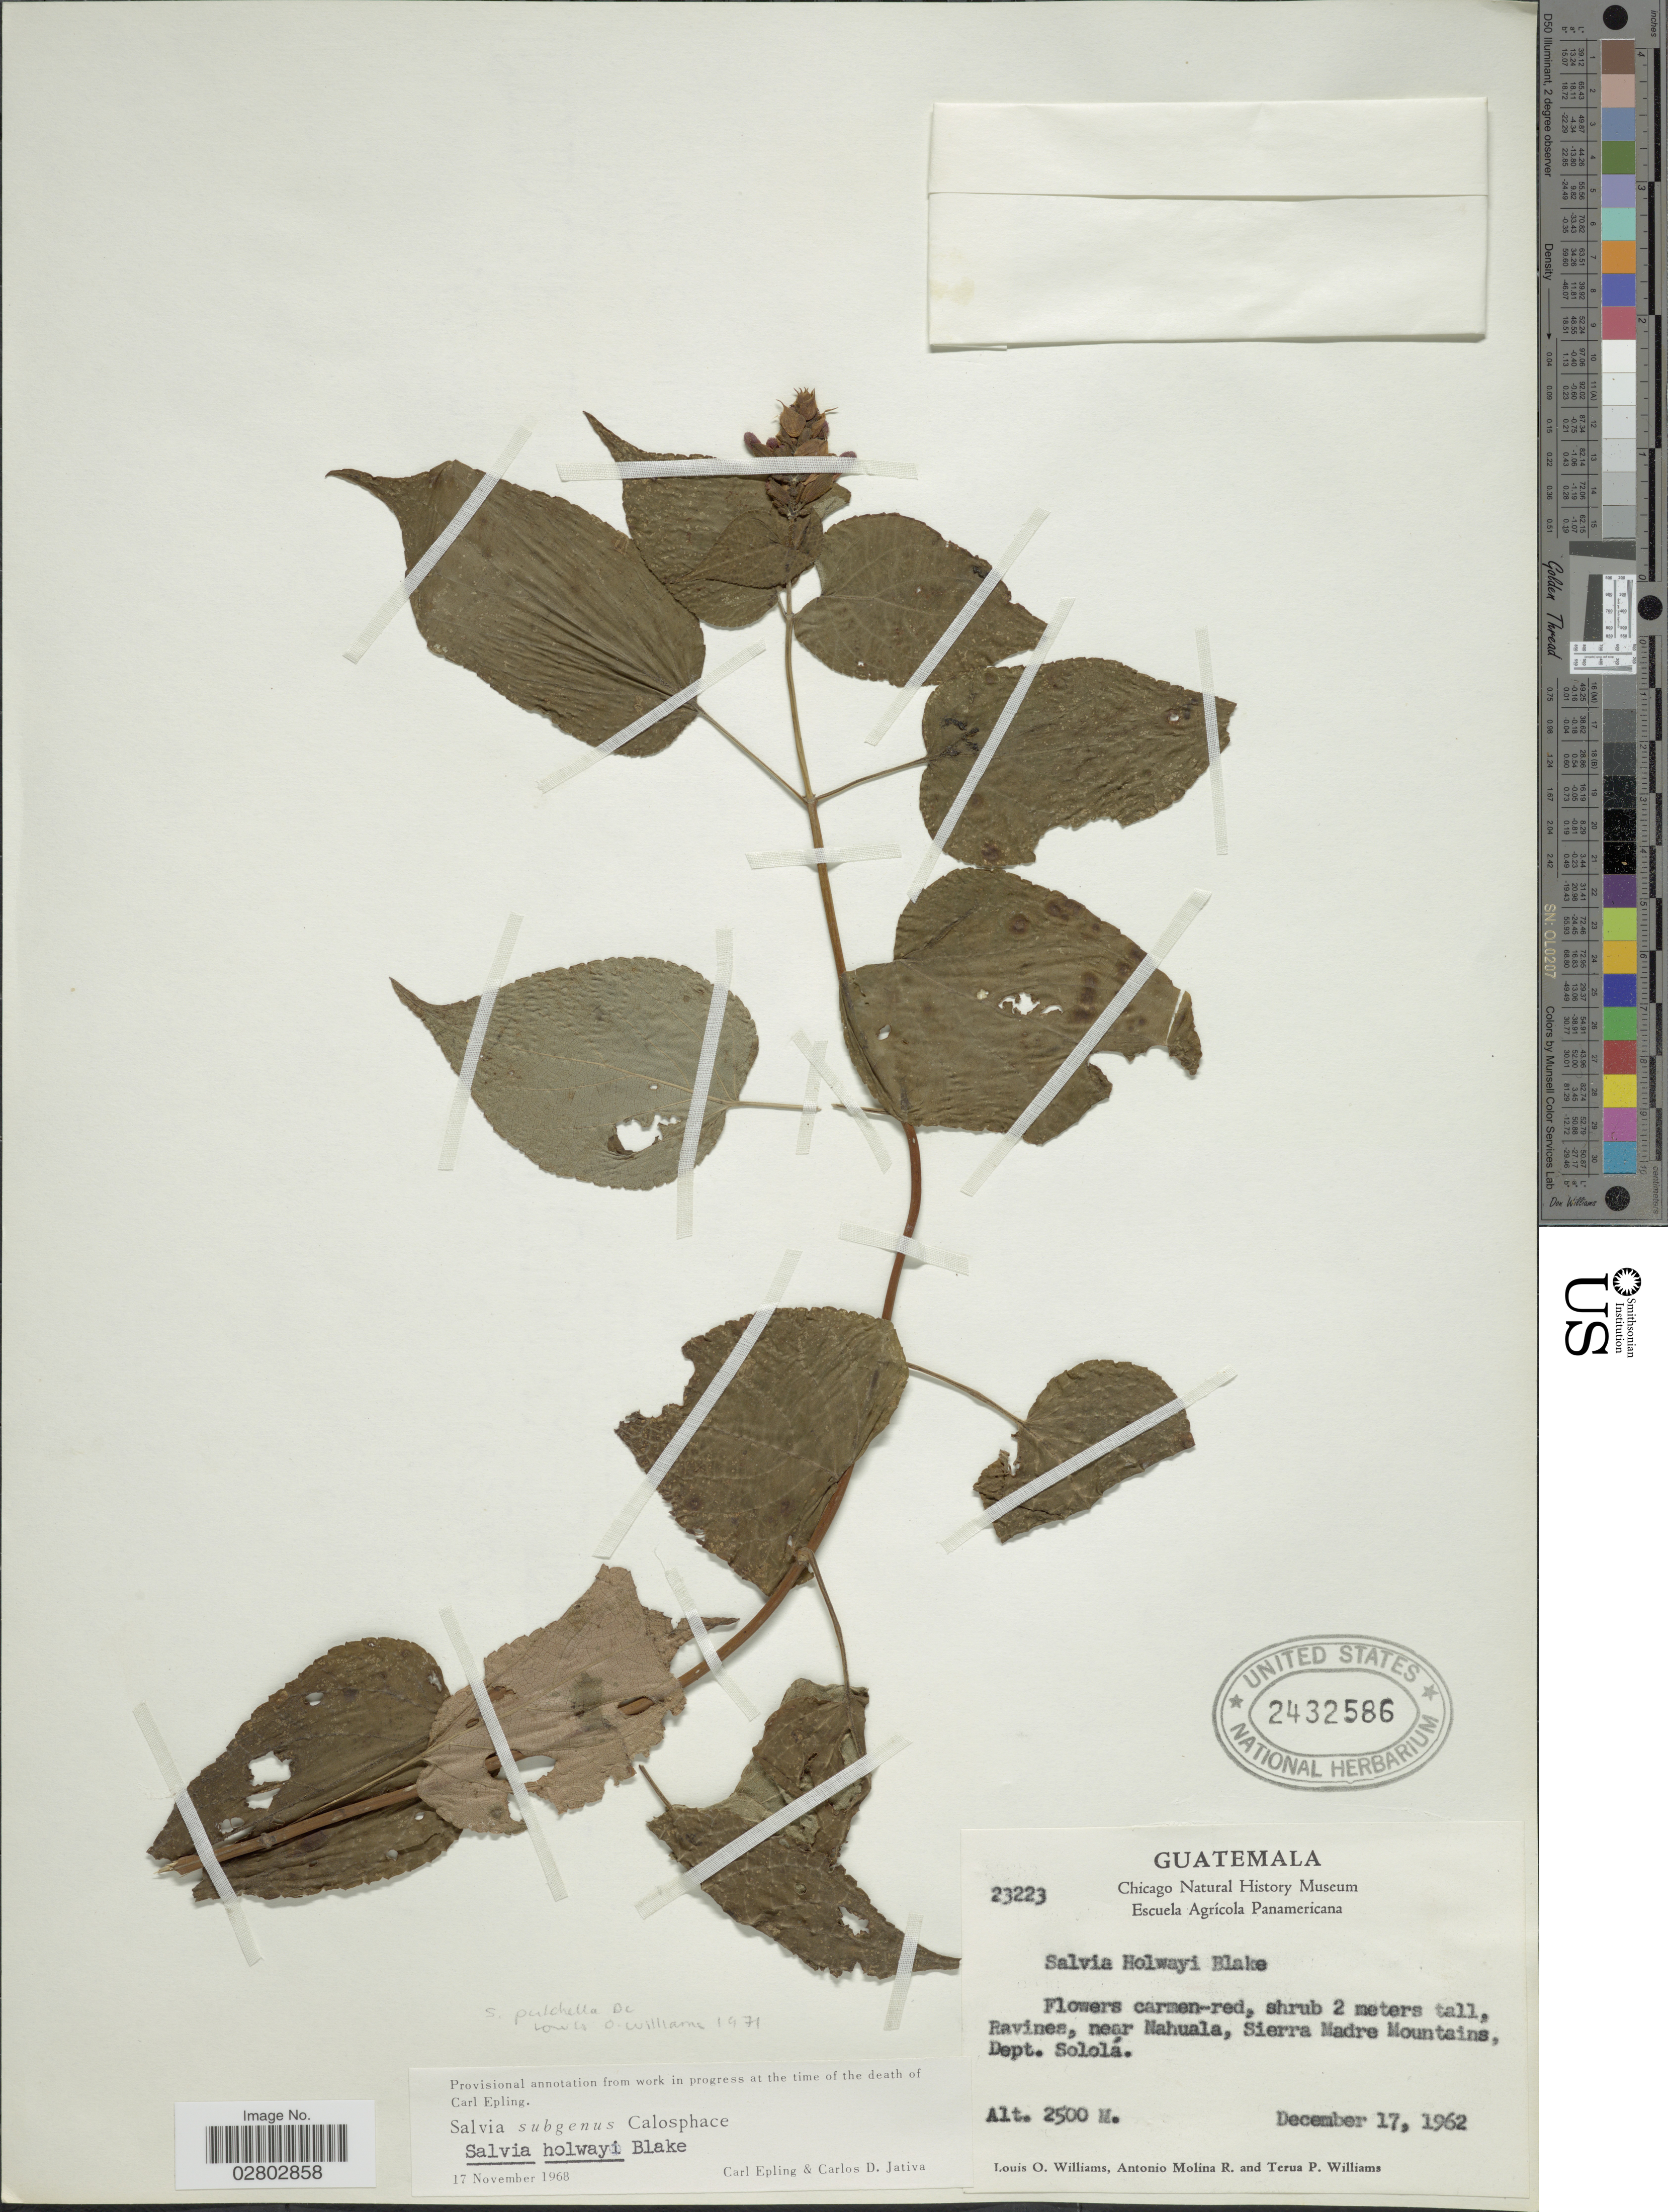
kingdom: Plantae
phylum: Tracheophyta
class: Magnoliopsida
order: Lamiales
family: Lamiaceae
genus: Salvia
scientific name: Salvia pulchella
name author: DC.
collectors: L. O. Williams, A. Molina R. & T. Williams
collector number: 23223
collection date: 1962-12-17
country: Guatemala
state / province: Sololá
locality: Ravines, near Nahuala, Sierra Madre Mountains, Dept. Sololá.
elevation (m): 2500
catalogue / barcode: US 2432586